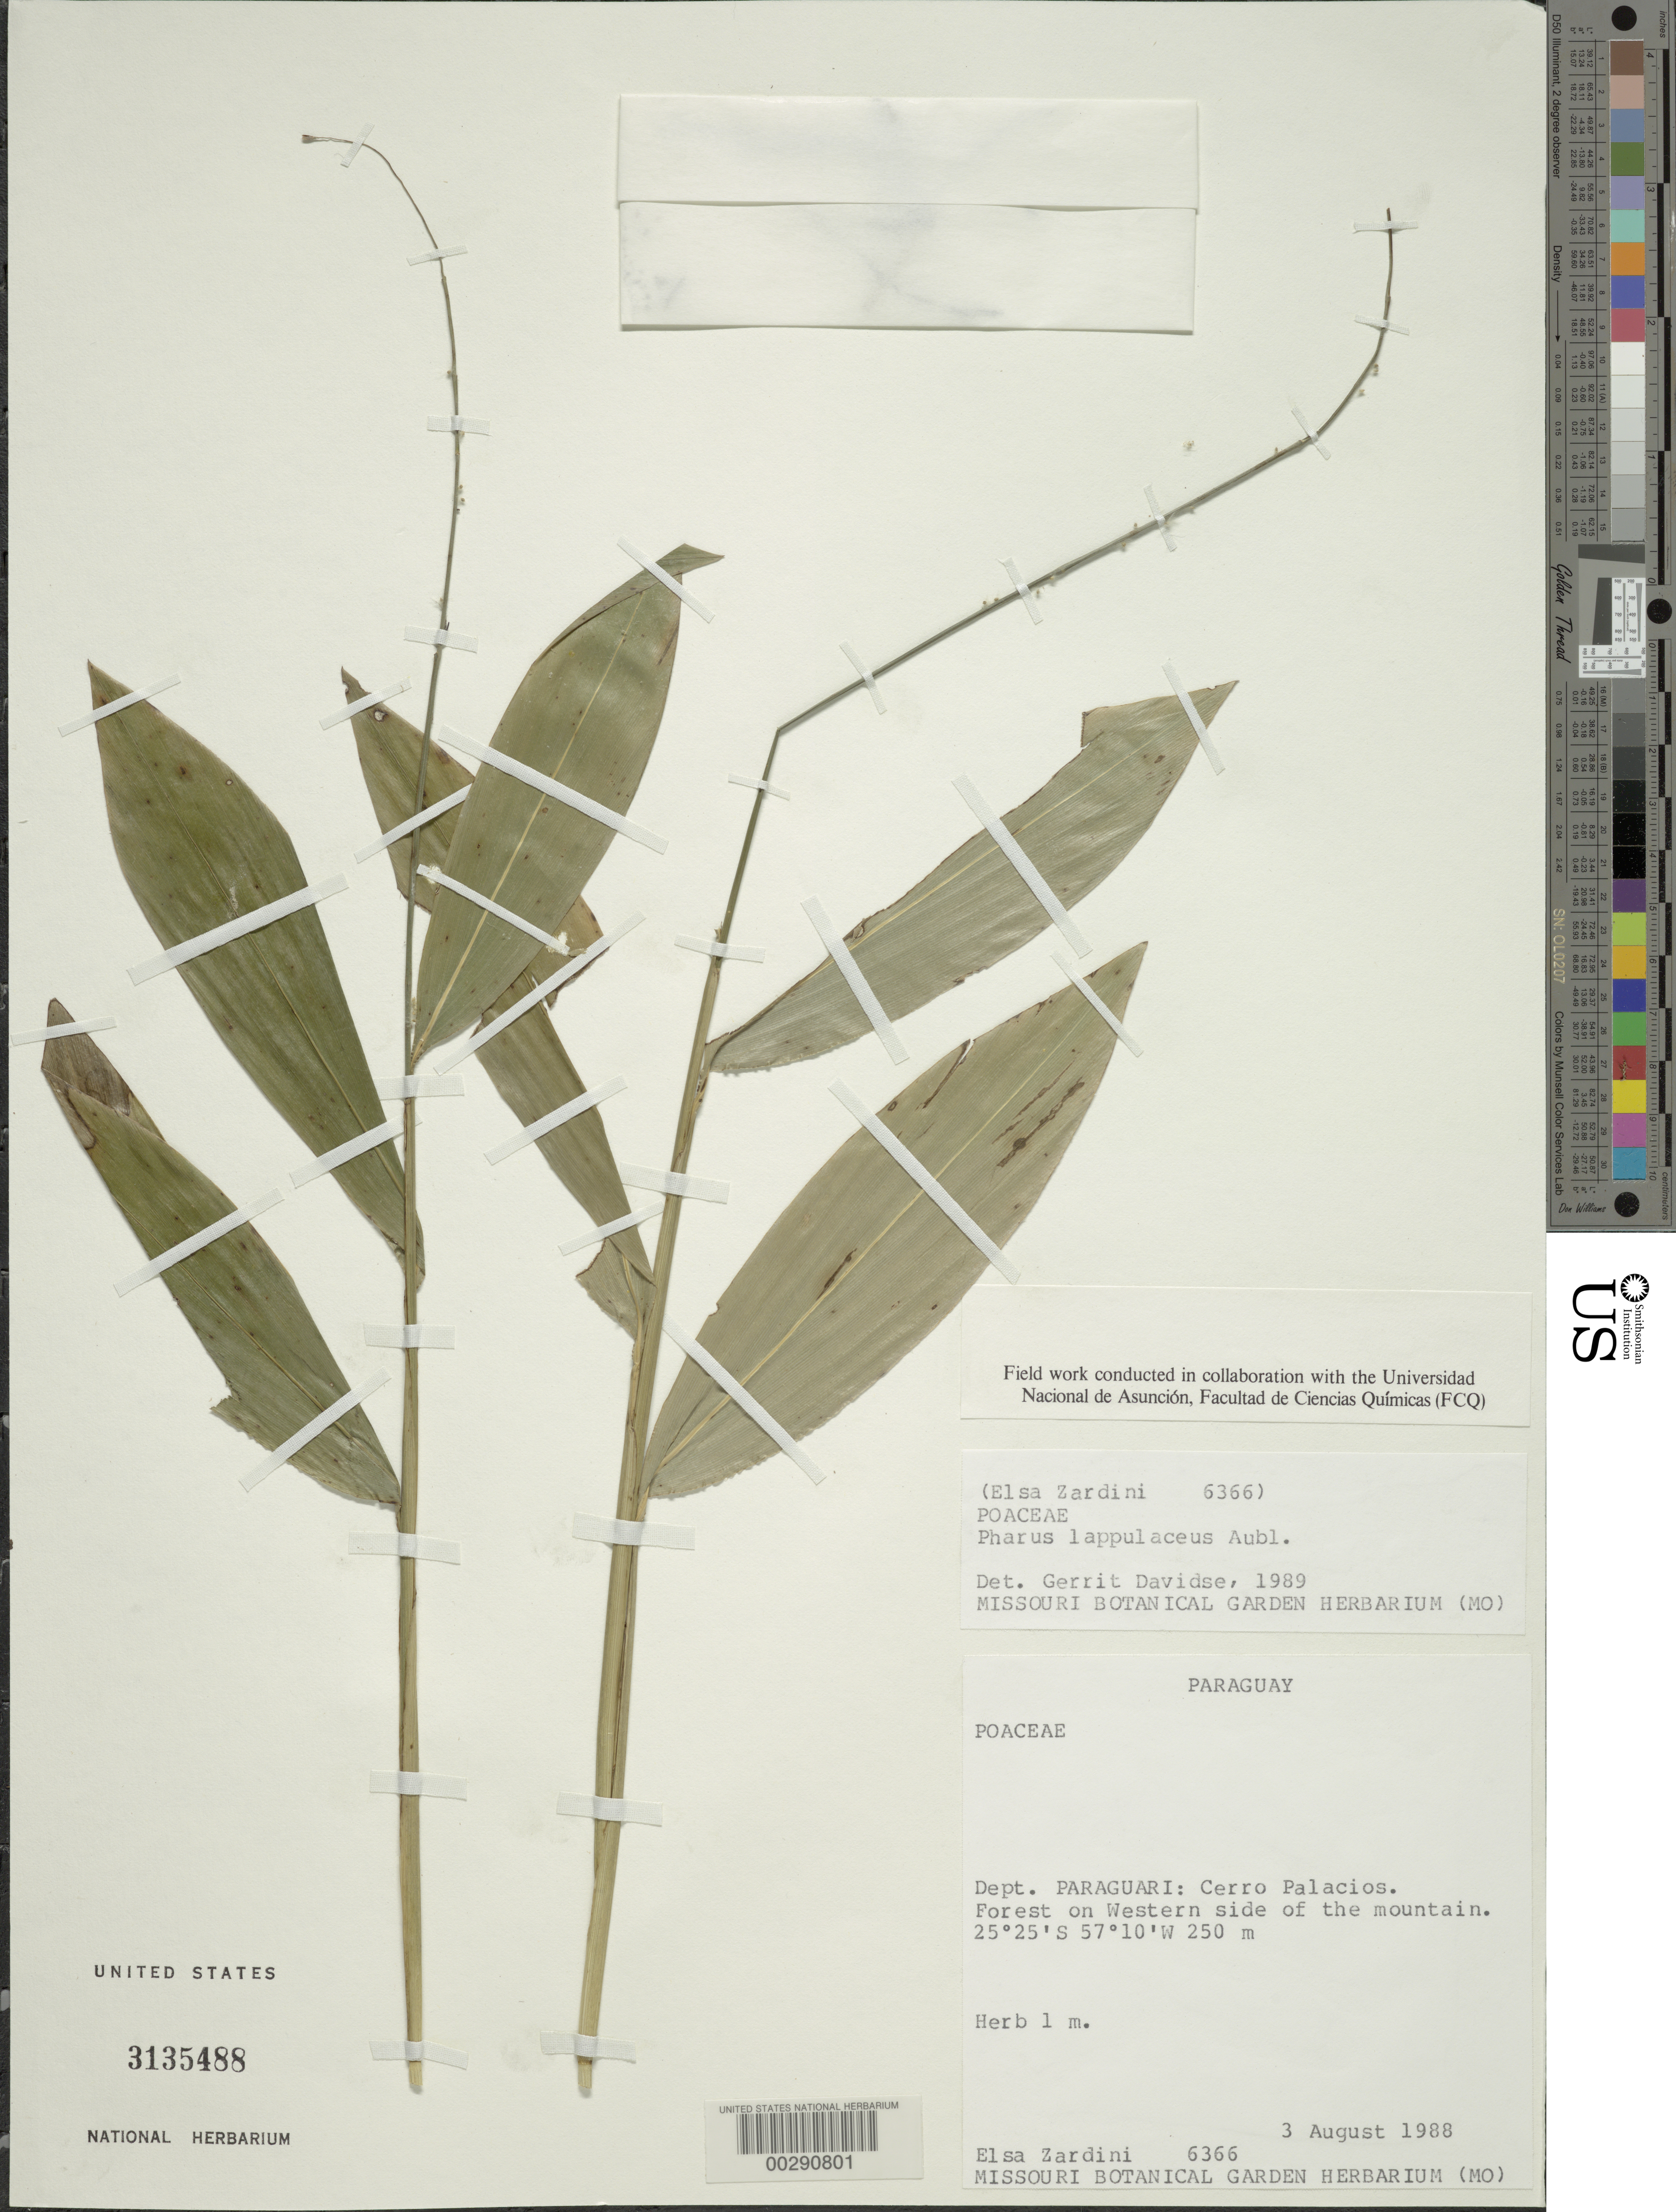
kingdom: Plantae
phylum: Tracheophyta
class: Liliopsida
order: Poales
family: Poaceae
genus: Pharus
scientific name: Pharus lappulaceus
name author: Aubl.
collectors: E. M. Zardini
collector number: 6366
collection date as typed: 03 Aug 1988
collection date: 1988-08-03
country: Paraguay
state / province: Paraguarí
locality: Cerro palacios; on western side of mountain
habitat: Forest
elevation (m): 250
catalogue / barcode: US 3135488